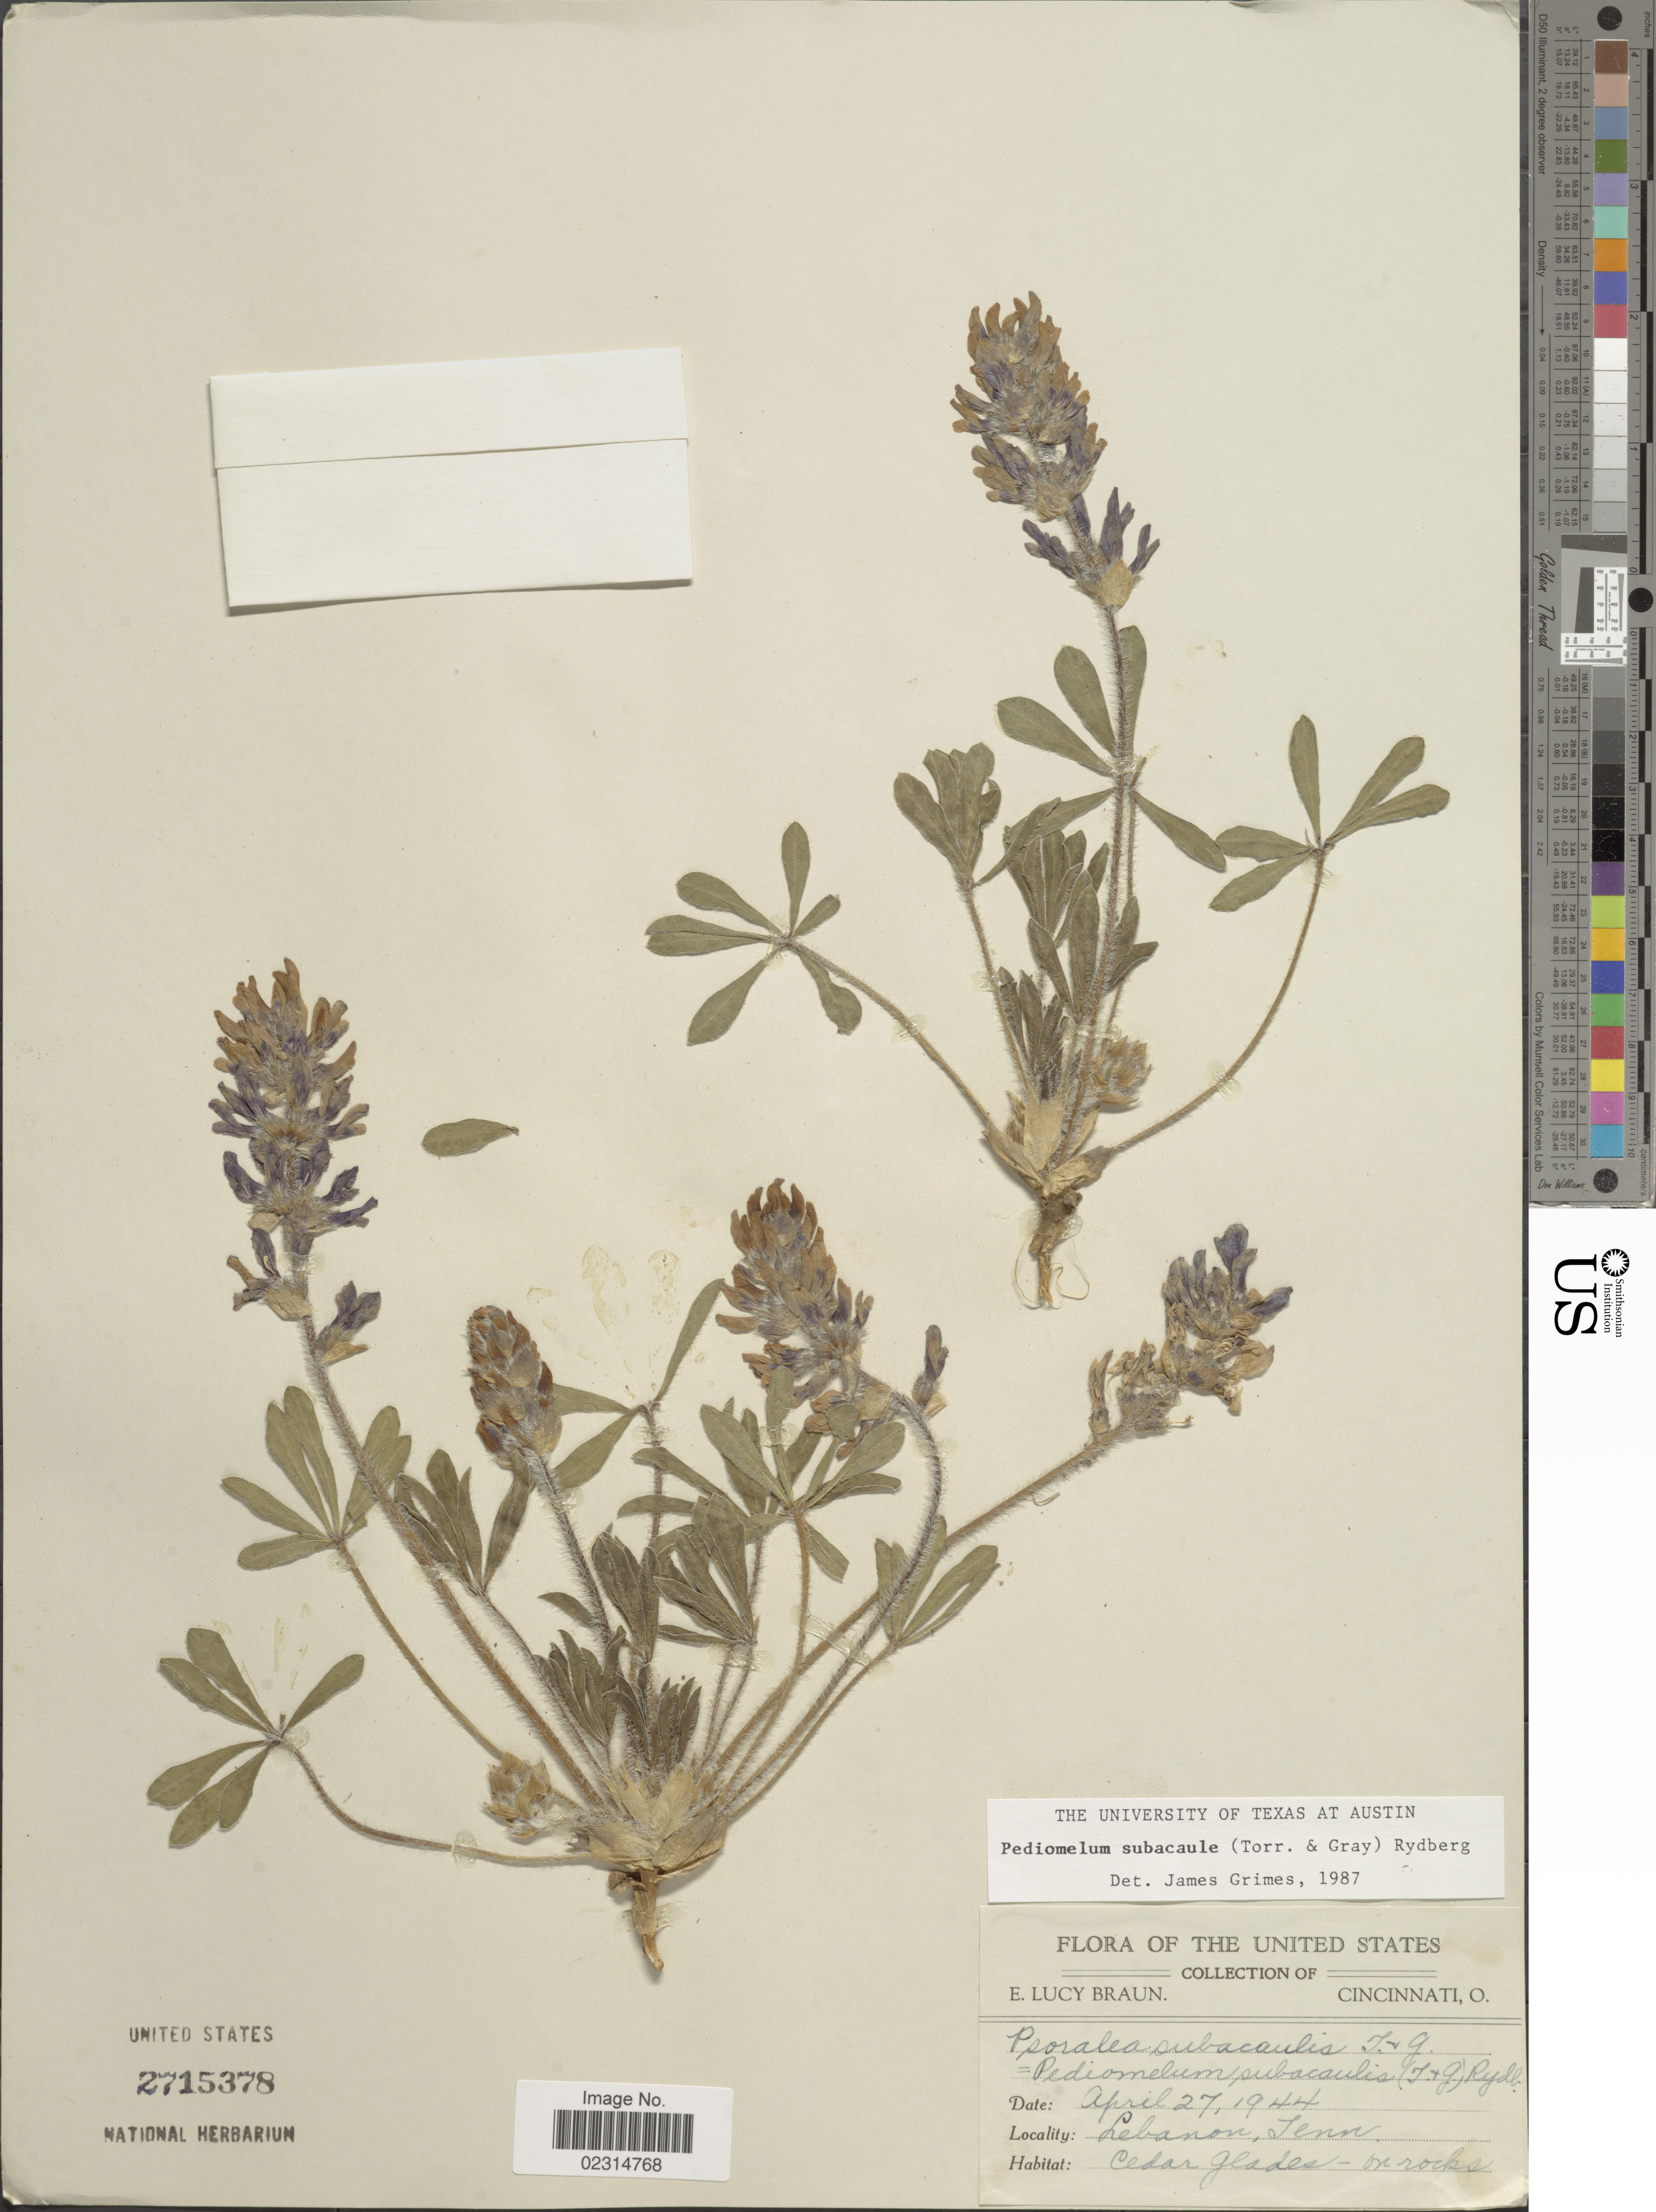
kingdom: Plantae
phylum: Tracheophyta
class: Magnoliopsida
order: Fabales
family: Fabaceae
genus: Pediomelum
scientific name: Pediomelum subacaule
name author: (Torr. & A. Gray) Rydb.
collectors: E. L. Braun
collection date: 1944-04-27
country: United States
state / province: Tennessee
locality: Lebanon, Cedar glades - on rocks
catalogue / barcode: US 2715378